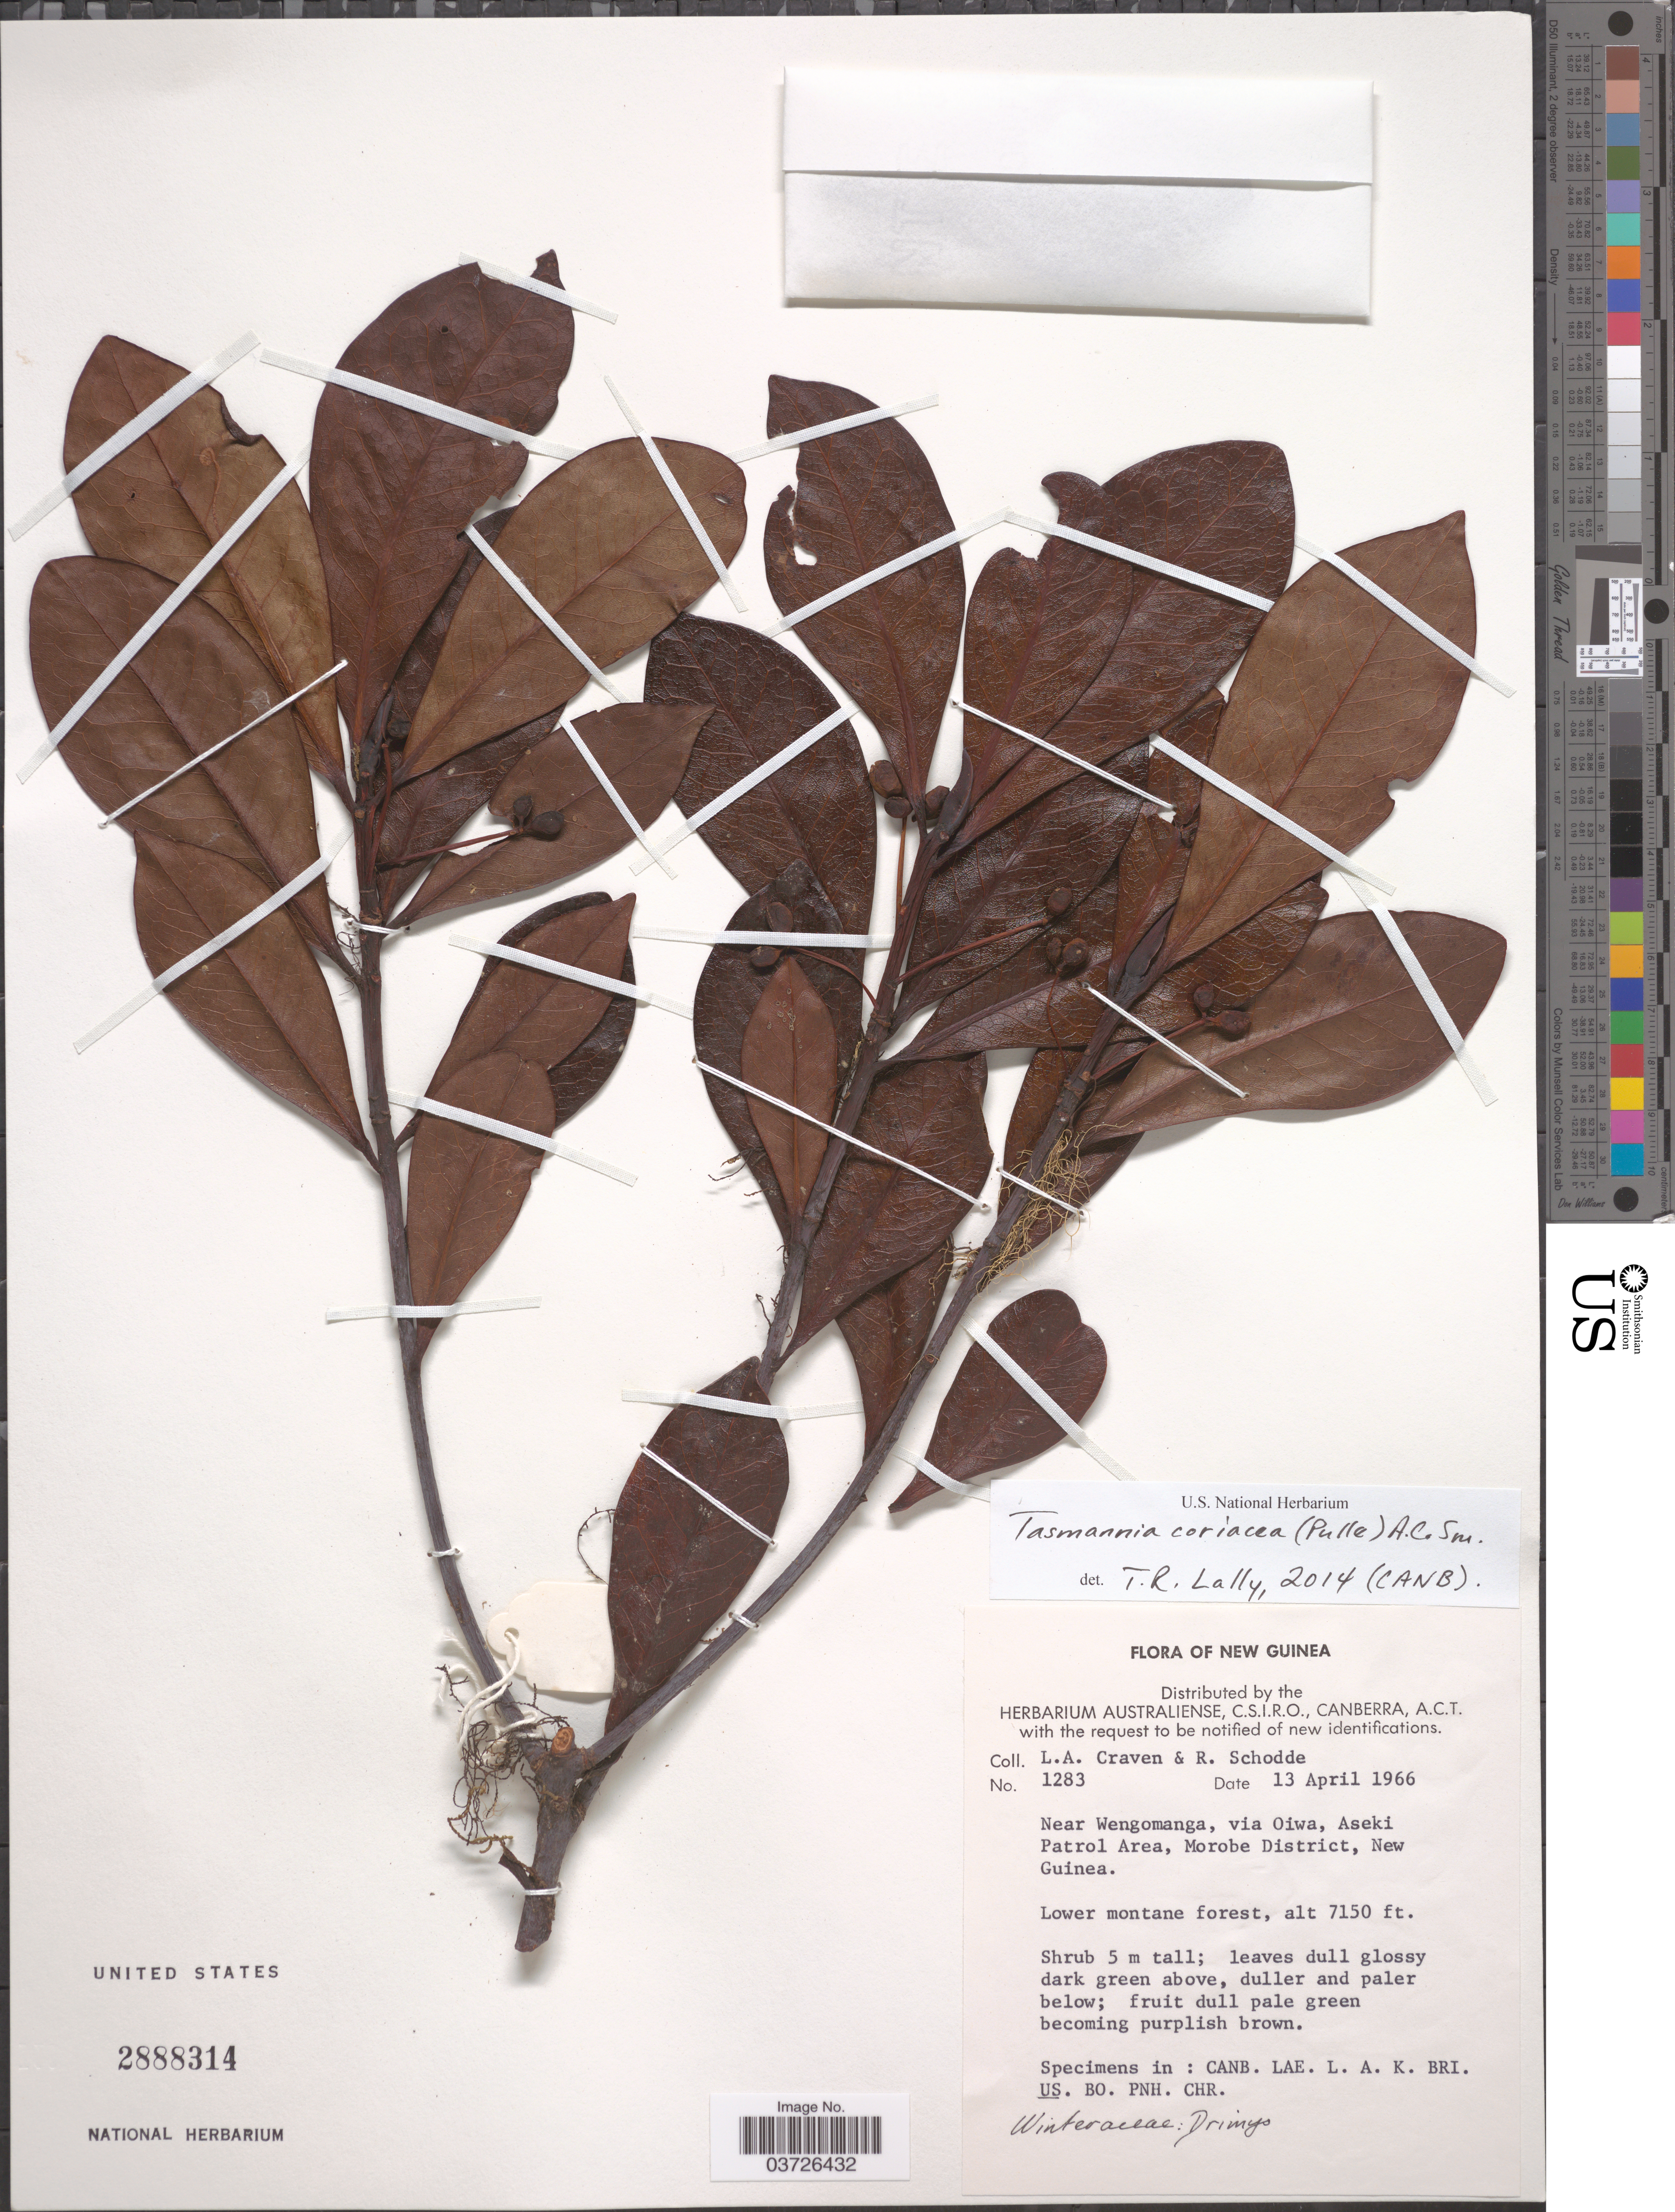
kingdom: Plantae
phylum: Tracheophyta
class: Magnoliopsida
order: Canellales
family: Winteraceae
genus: Tasmannia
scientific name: Tasmannia coriacea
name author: (Pulle) A.C. Sm.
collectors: L. A. Craven & R. Schodde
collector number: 1283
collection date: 1966-04-13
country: Papua New Guinea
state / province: Morobe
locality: New Guinea. Near Wengomanga, via Oiwa, Aseki Patrol Area, Morobe District, New Guinea.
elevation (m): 2179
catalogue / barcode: US 2888314